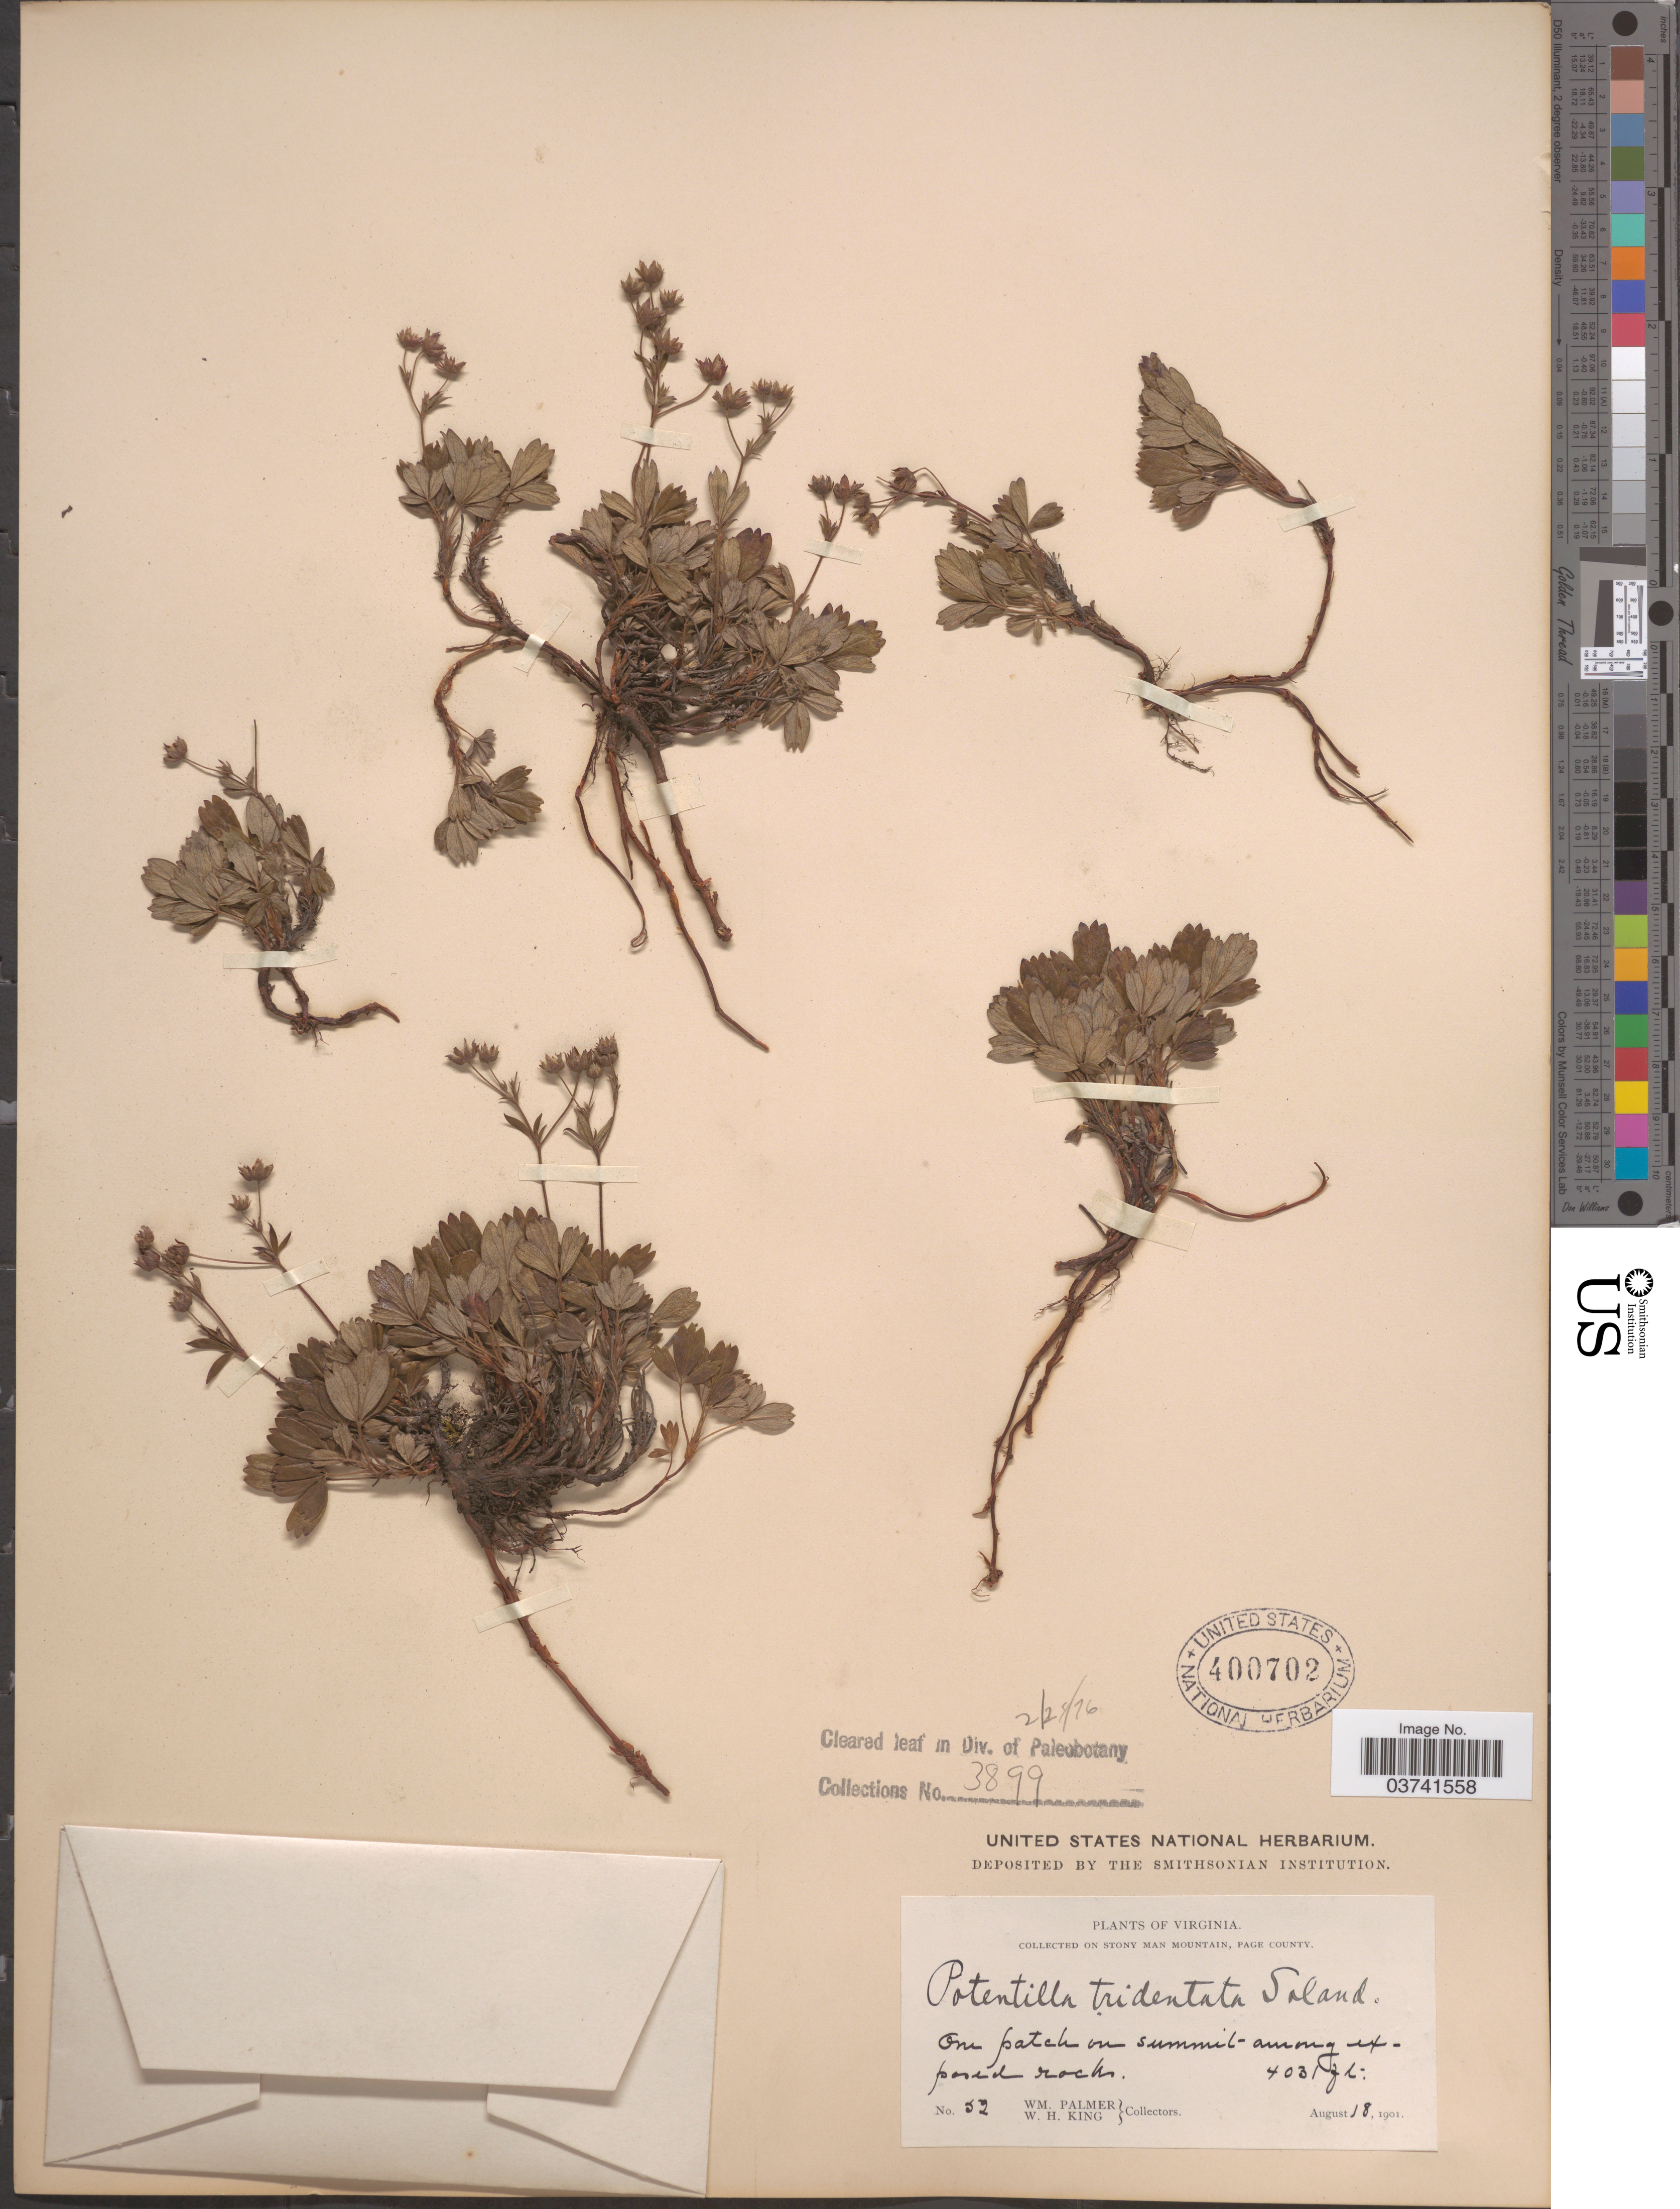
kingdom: Plantae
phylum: Tracheophyta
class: Magnoliopsida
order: Rosales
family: Rosaceae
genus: Potentilla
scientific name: Potentilla tridentata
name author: Aiton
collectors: W. Palmer & W. H. King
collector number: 52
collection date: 1901-08-18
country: United States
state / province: Virginia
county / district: Page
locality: On Stony Man Mountain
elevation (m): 1229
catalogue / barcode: US 400702